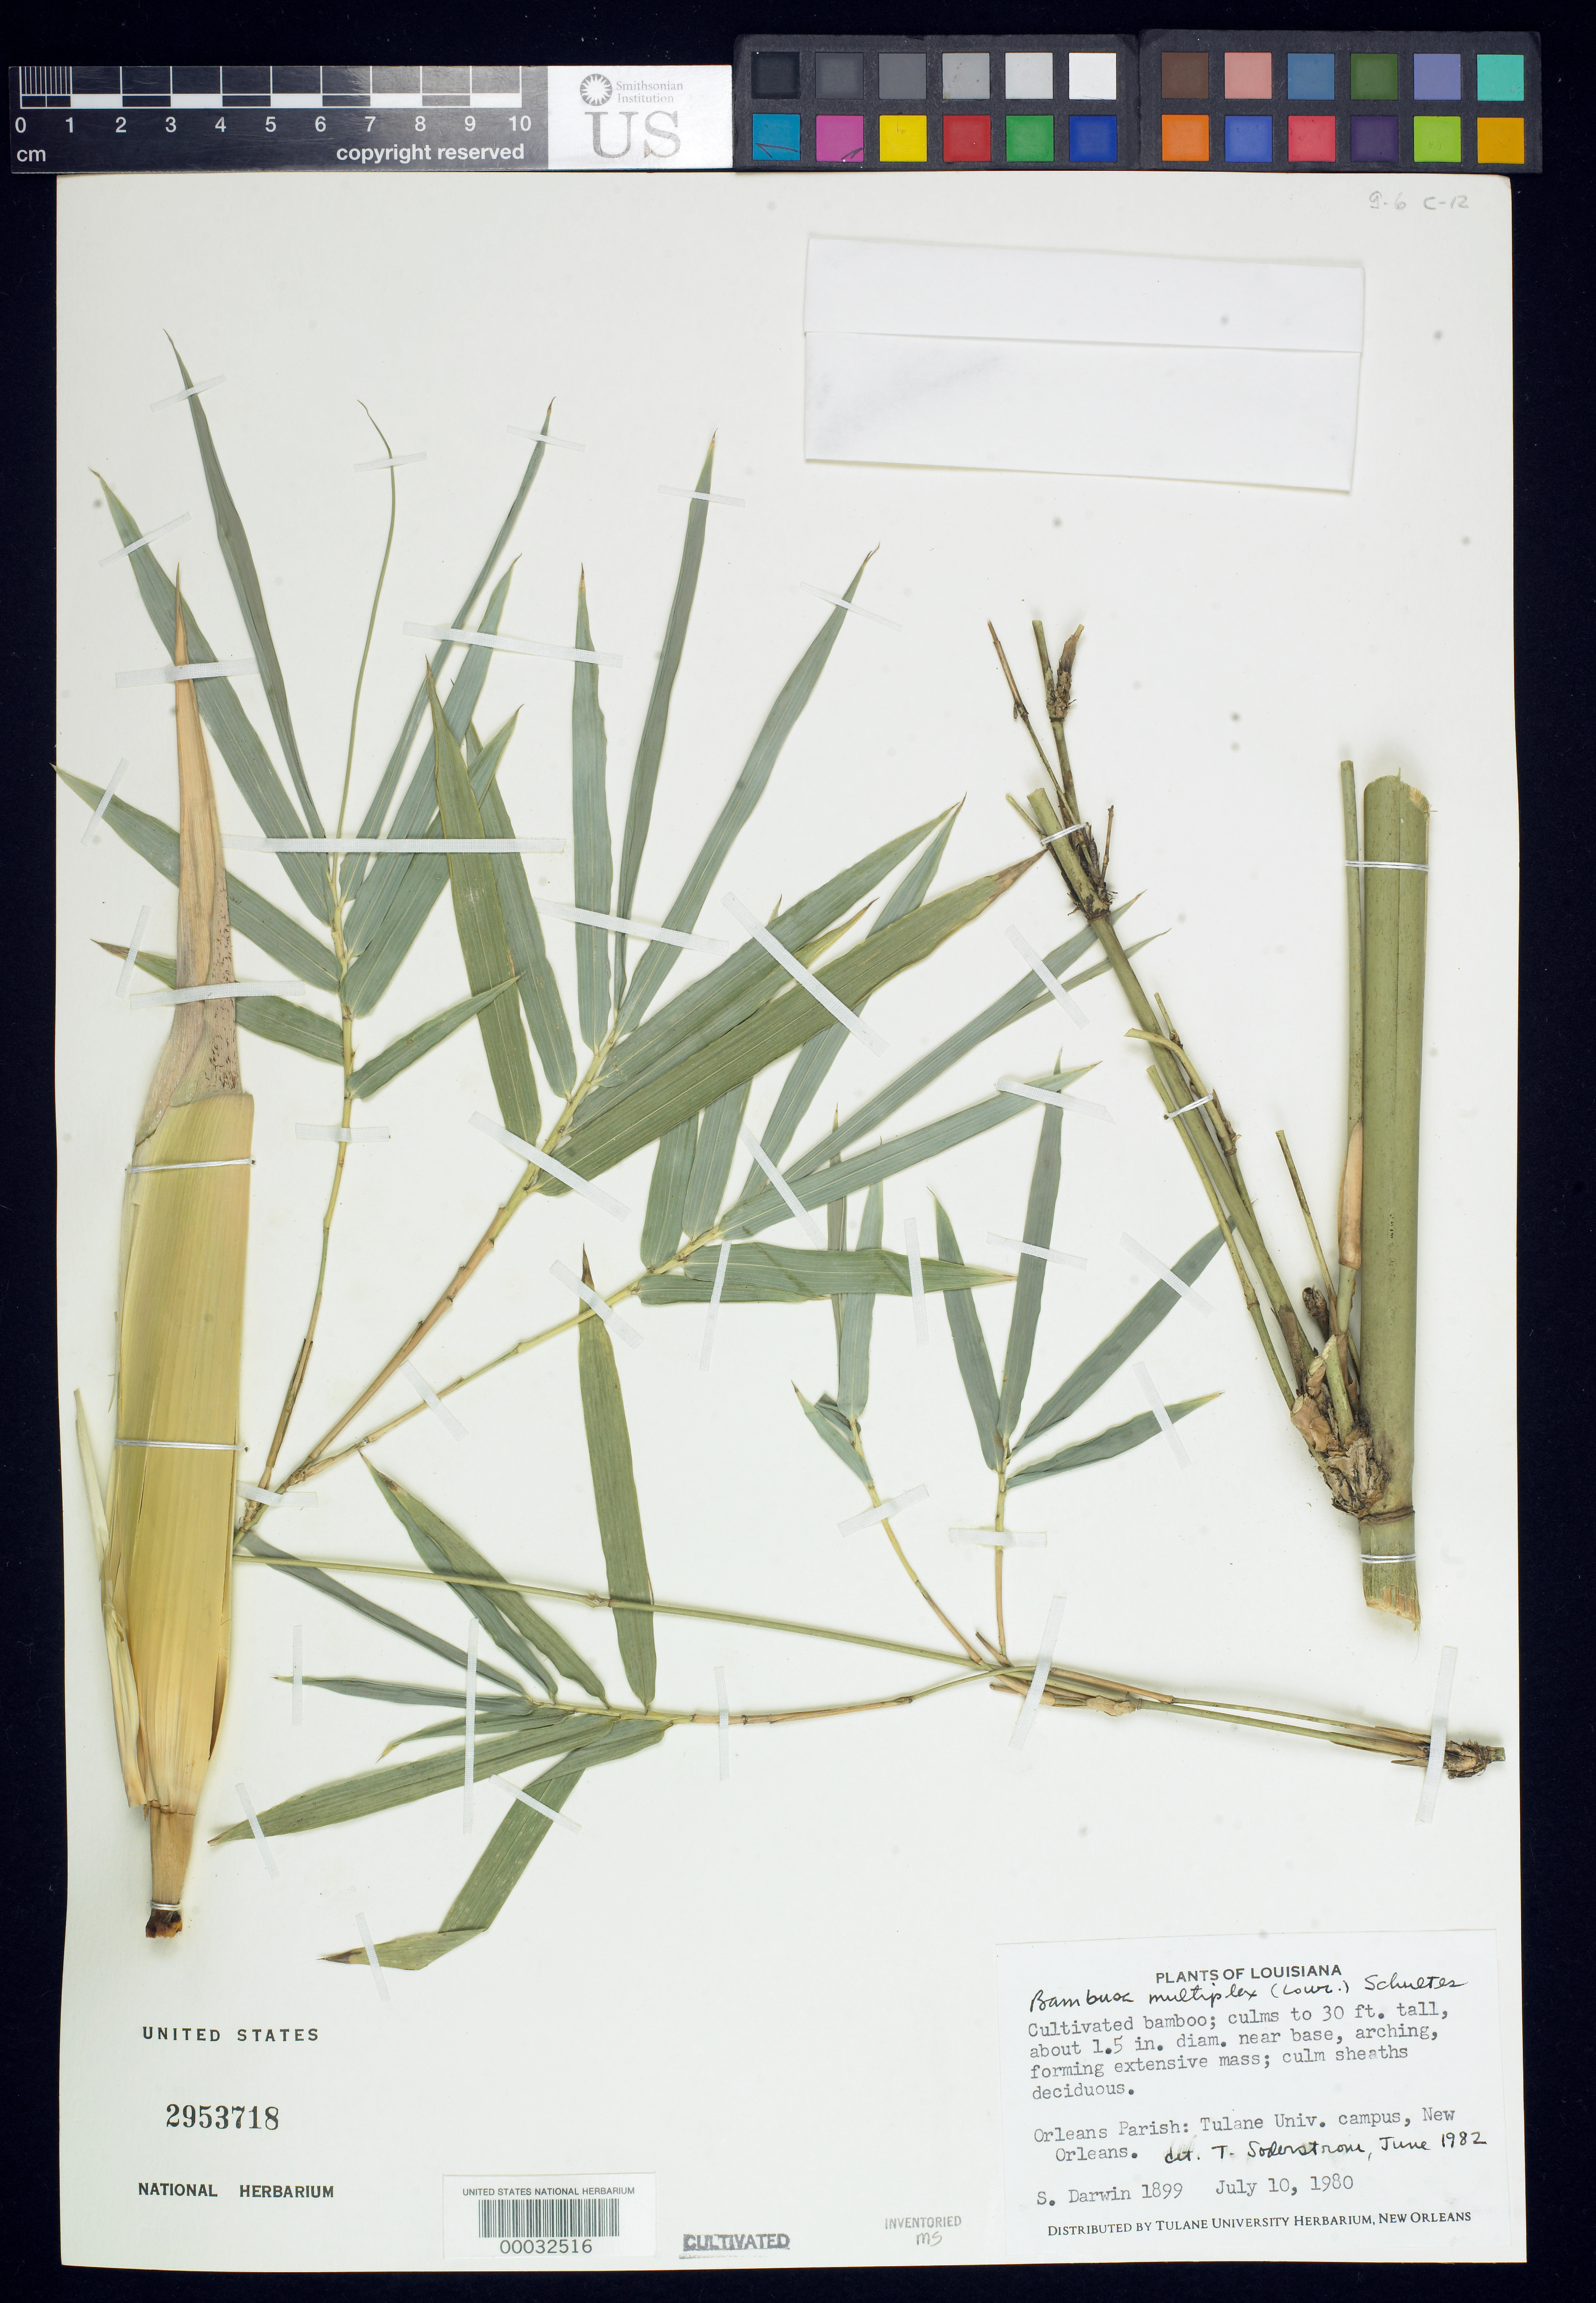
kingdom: Plantae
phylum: Tracheophyta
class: Liliopsida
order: Poales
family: Poaceae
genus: Bambusa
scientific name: Bambusa multiplex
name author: (Lour.) Raeusch. ex Schult. & Schult. f.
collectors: S. P. Darwin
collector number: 1899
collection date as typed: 10 Jul 1980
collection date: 1980-07-10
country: United States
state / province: Louisiana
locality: Tulane university campus-new orleans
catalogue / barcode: US 2953718